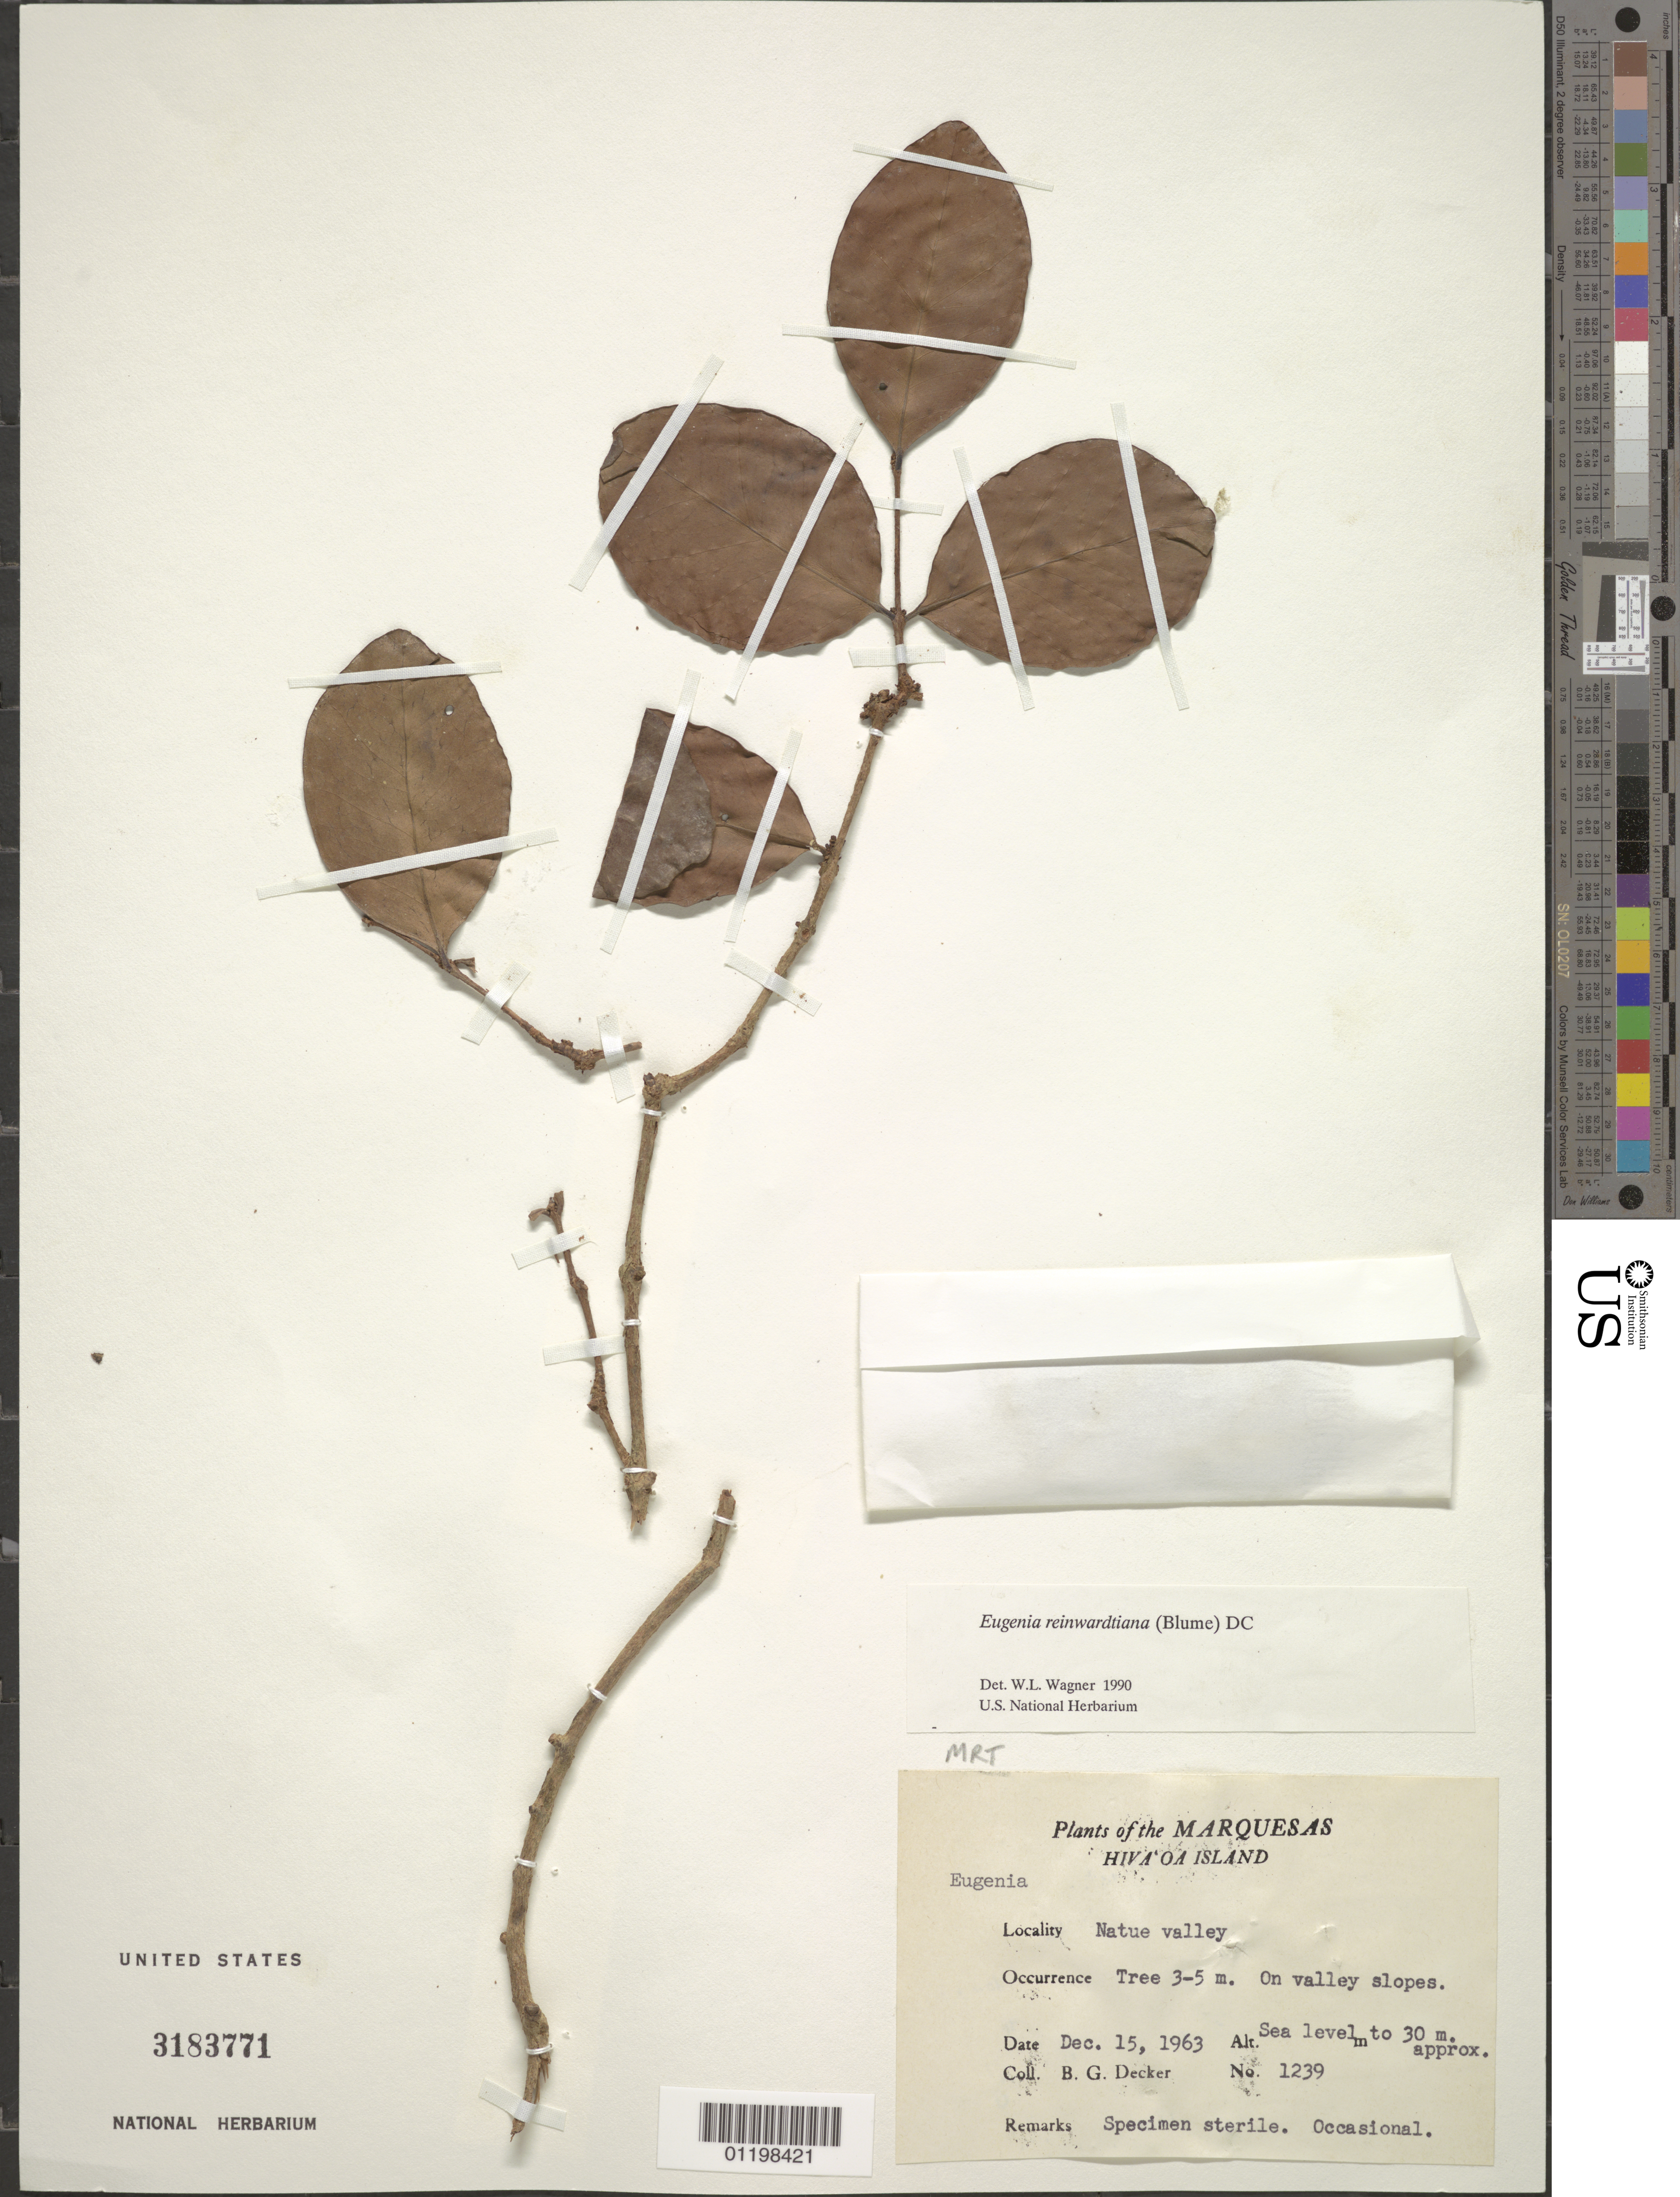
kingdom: Plantae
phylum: Tracheophyta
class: Magnoliopsida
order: Myrtales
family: Myrtaceae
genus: Eugenia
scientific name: Eugenia reinwardtiana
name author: (Blume) DC.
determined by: Wagner, W. L., (BOT), Smithsonian Institution - National Museum of Natural History (UNITED STATES)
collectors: B. G. Decker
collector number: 1239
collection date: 1963-12-15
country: French Polynesia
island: Hiva Oa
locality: Natue Valley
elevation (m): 1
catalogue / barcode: US 3183771